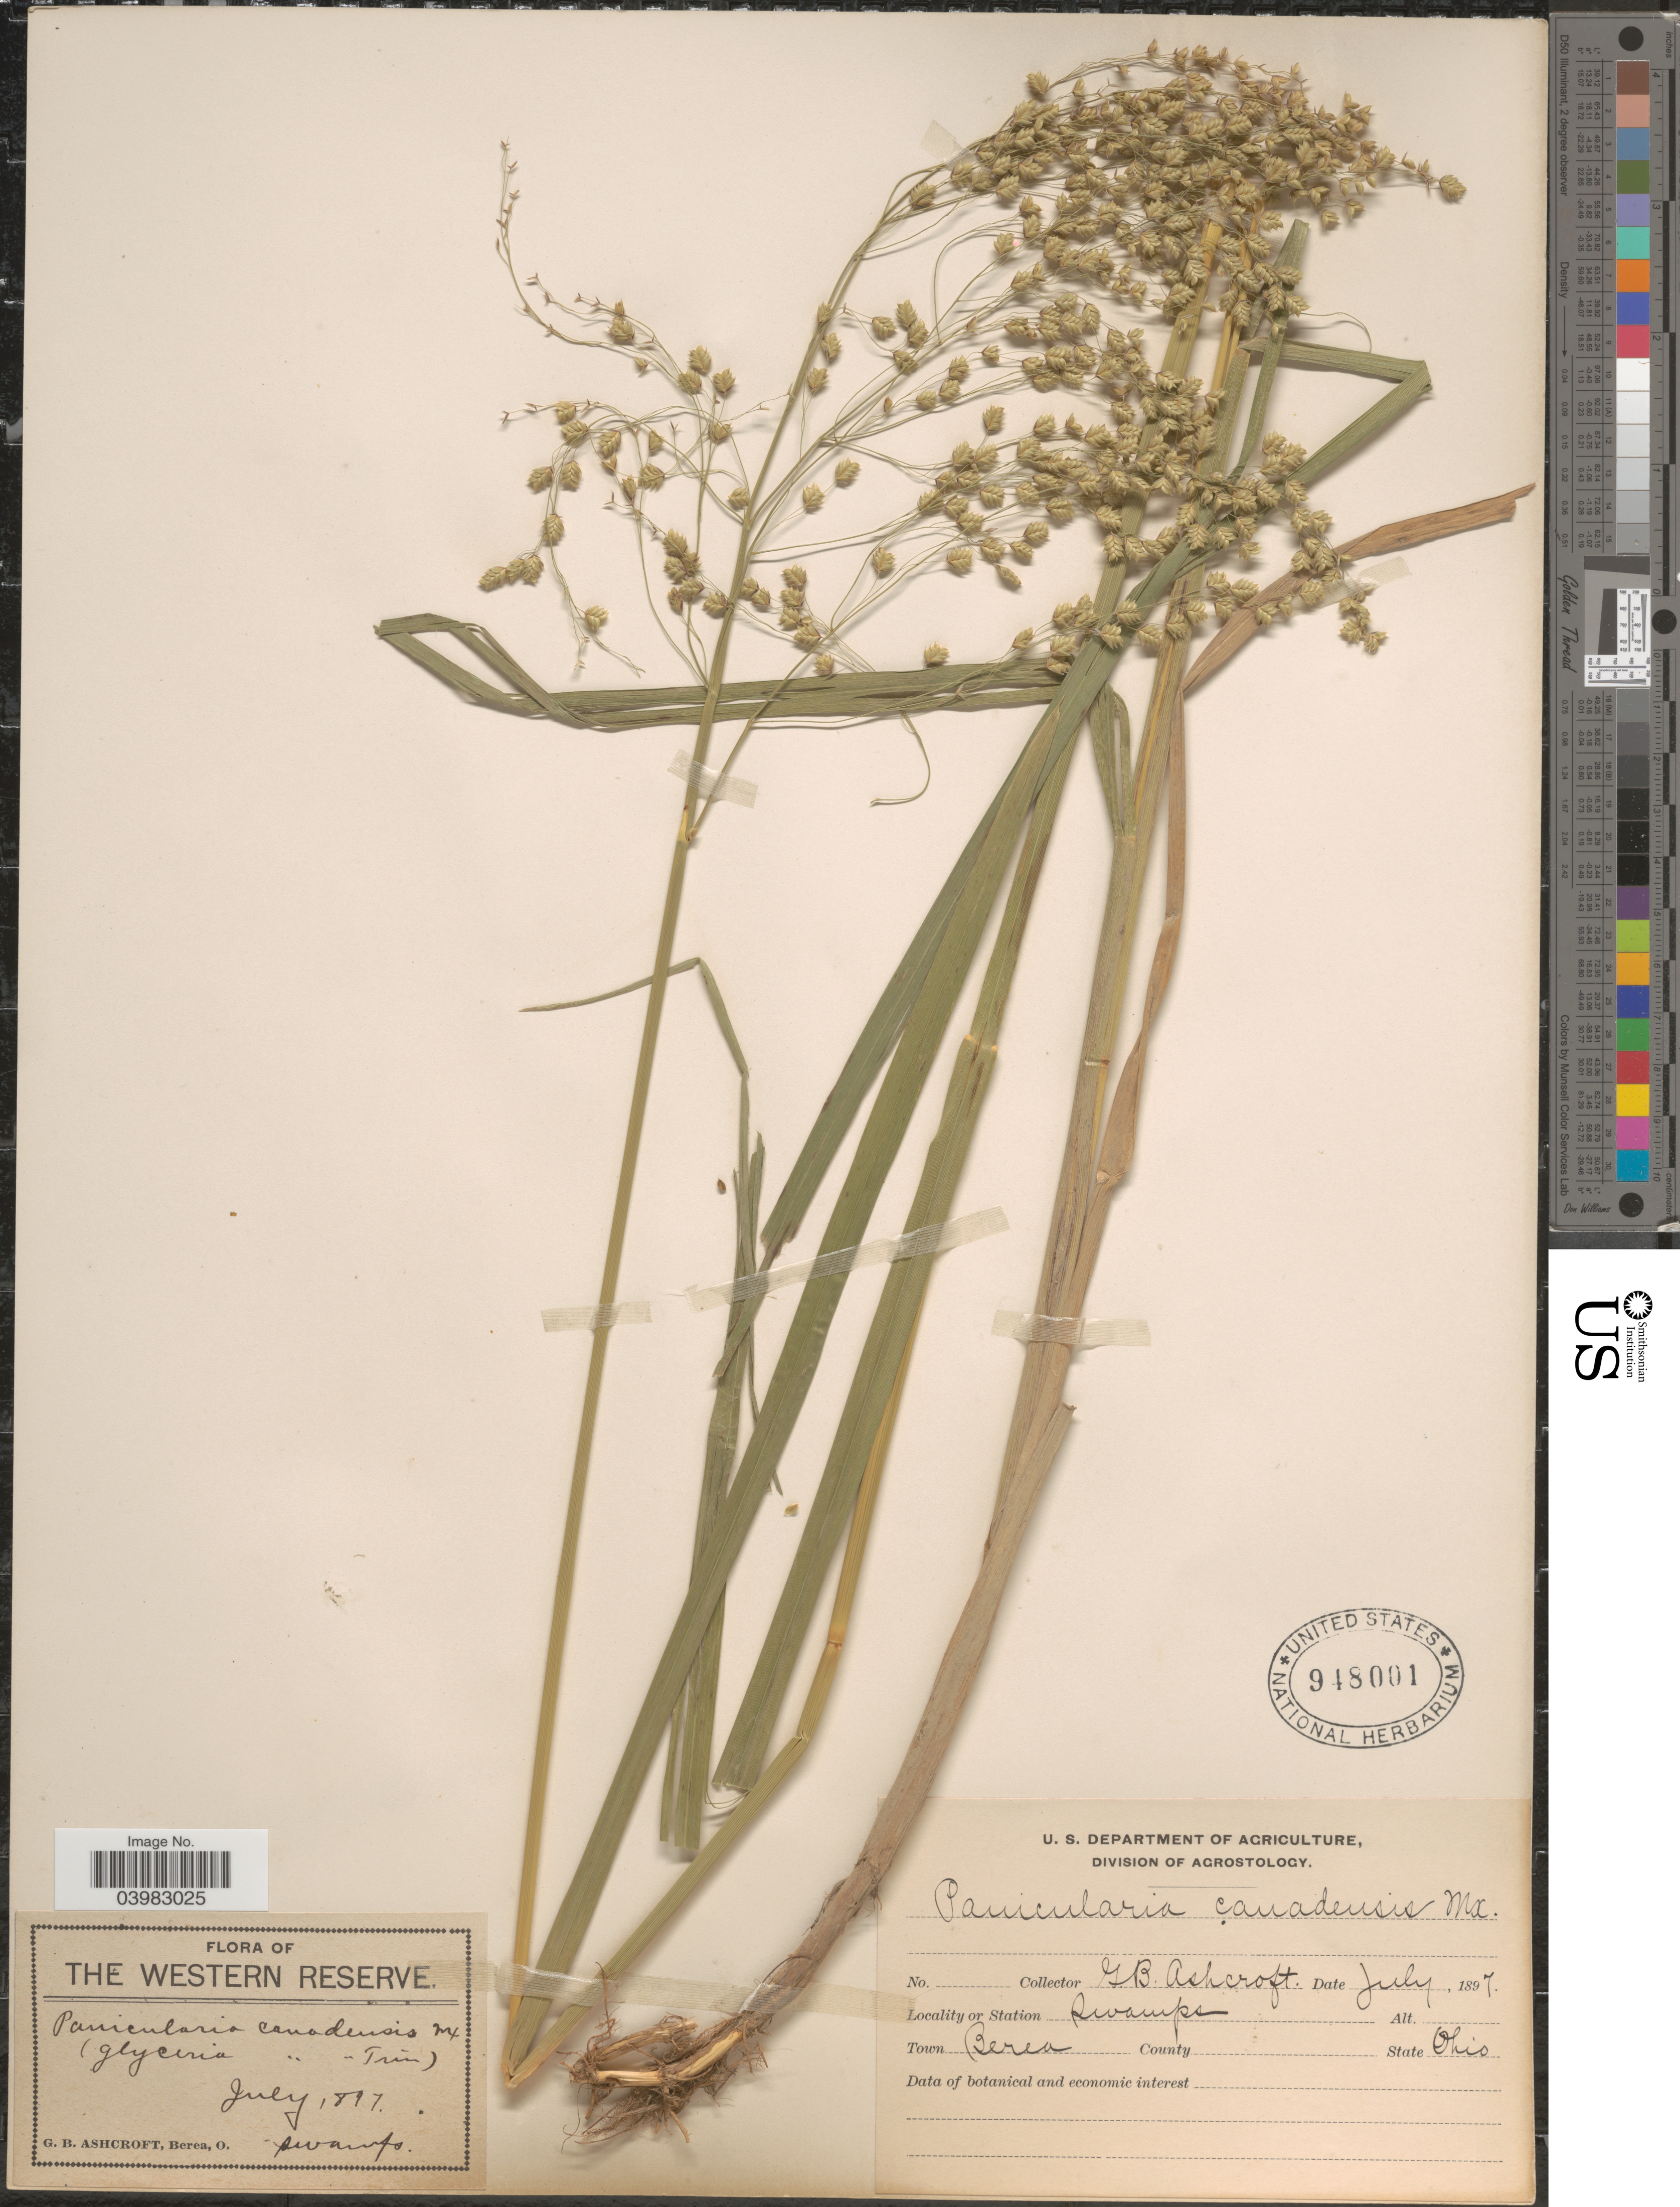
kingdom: Plantae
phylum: Tracheophyta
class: Liliopsida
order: Poales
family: Poaceae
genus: Glyceria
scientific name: Glyceria canadensis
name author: (Michx.) Trin.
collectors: G. Ashcroft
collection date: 1897-07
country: United States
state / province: Ohio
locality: The Western Reserve. Station Swamps. Town Berea.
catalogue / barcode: US 948001